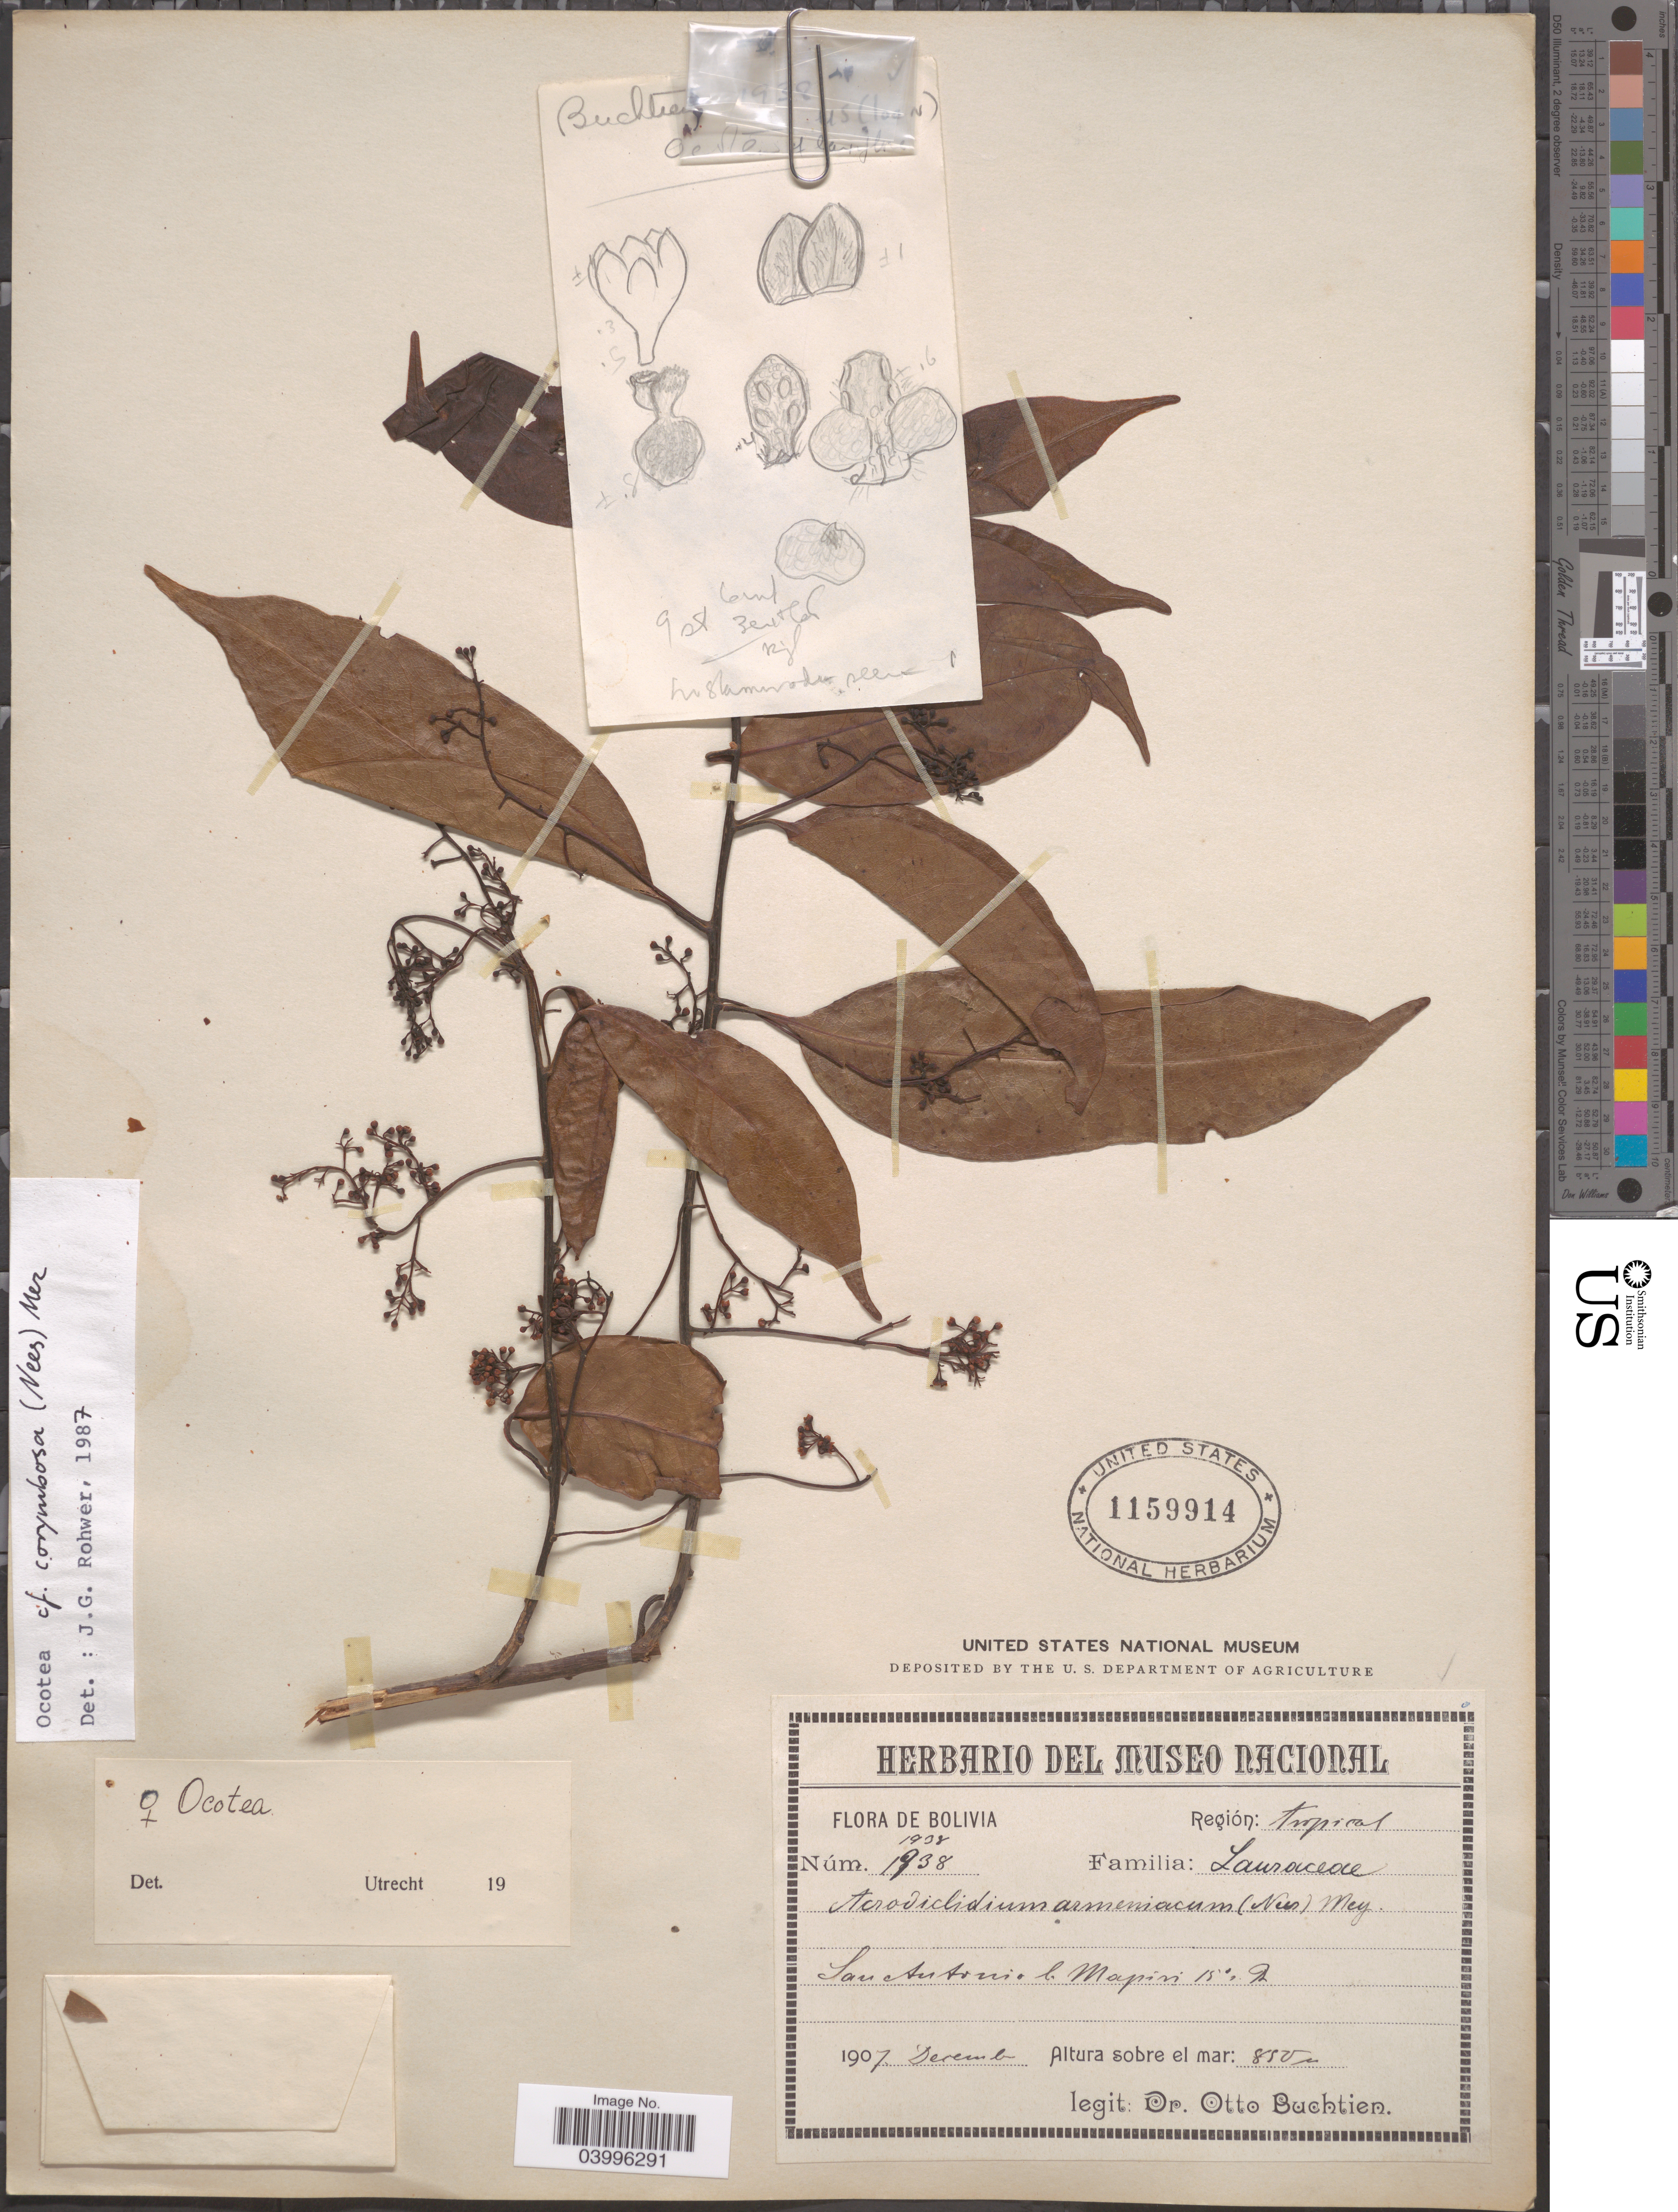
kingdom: Plantae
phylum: Tracheophyta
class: Magnoliopsida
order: Laurales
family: Lauraceae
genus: Ocotea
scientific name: Ocotea corymbosa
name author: (Meisn.) Mez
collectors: O. Buchtien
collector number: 1938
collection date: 1907-12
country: Bolivia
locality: Región tropical. San Antonio l. Mapiri 15°s.Br.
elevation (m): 850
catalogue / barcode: US 1159914